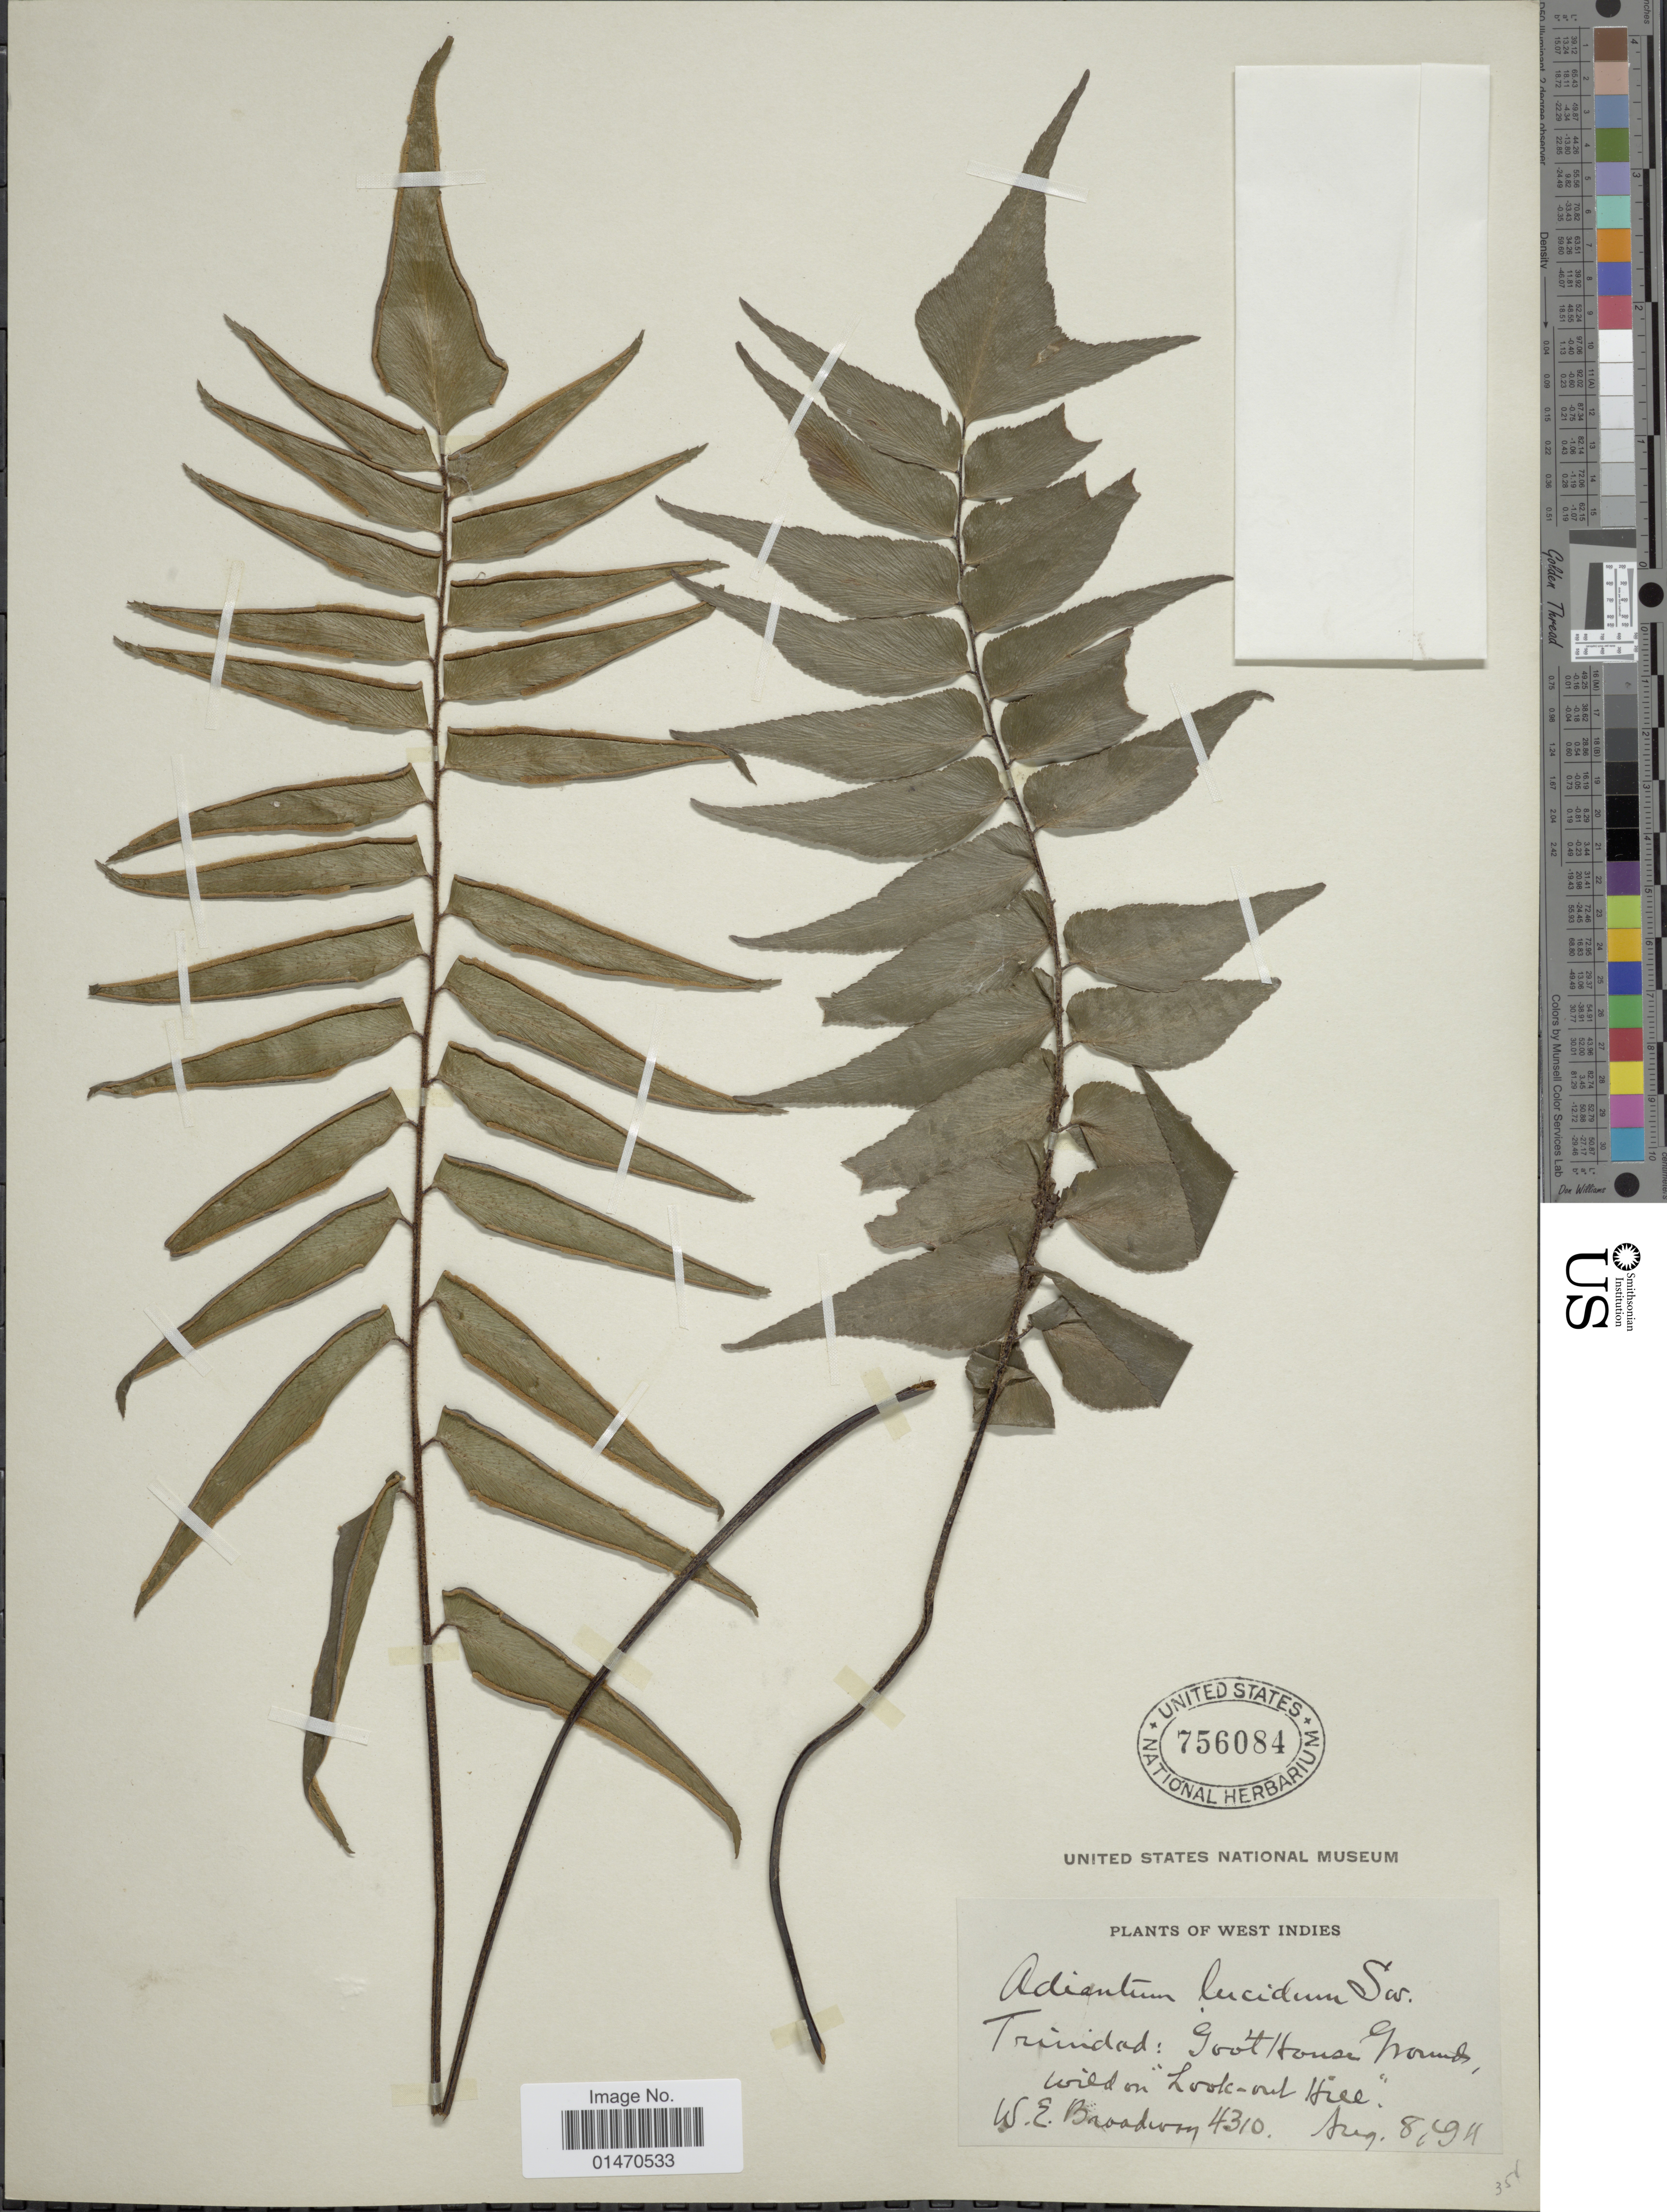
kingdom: Plantae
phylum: Tracheophyta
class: Polypodiopsida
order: Polypodiales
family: Pteridaceae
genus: Adiantum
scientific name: Adiantum lucidum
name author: (Cav.) Sw.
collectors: W. E. Broadway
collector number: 4310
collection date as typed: Transcribed d/m/y: 8/8/94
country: Trinidad and Tobago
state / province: Trinidad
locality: Govt House, grounds wild on "look-out Hill"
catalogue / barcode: US 756084